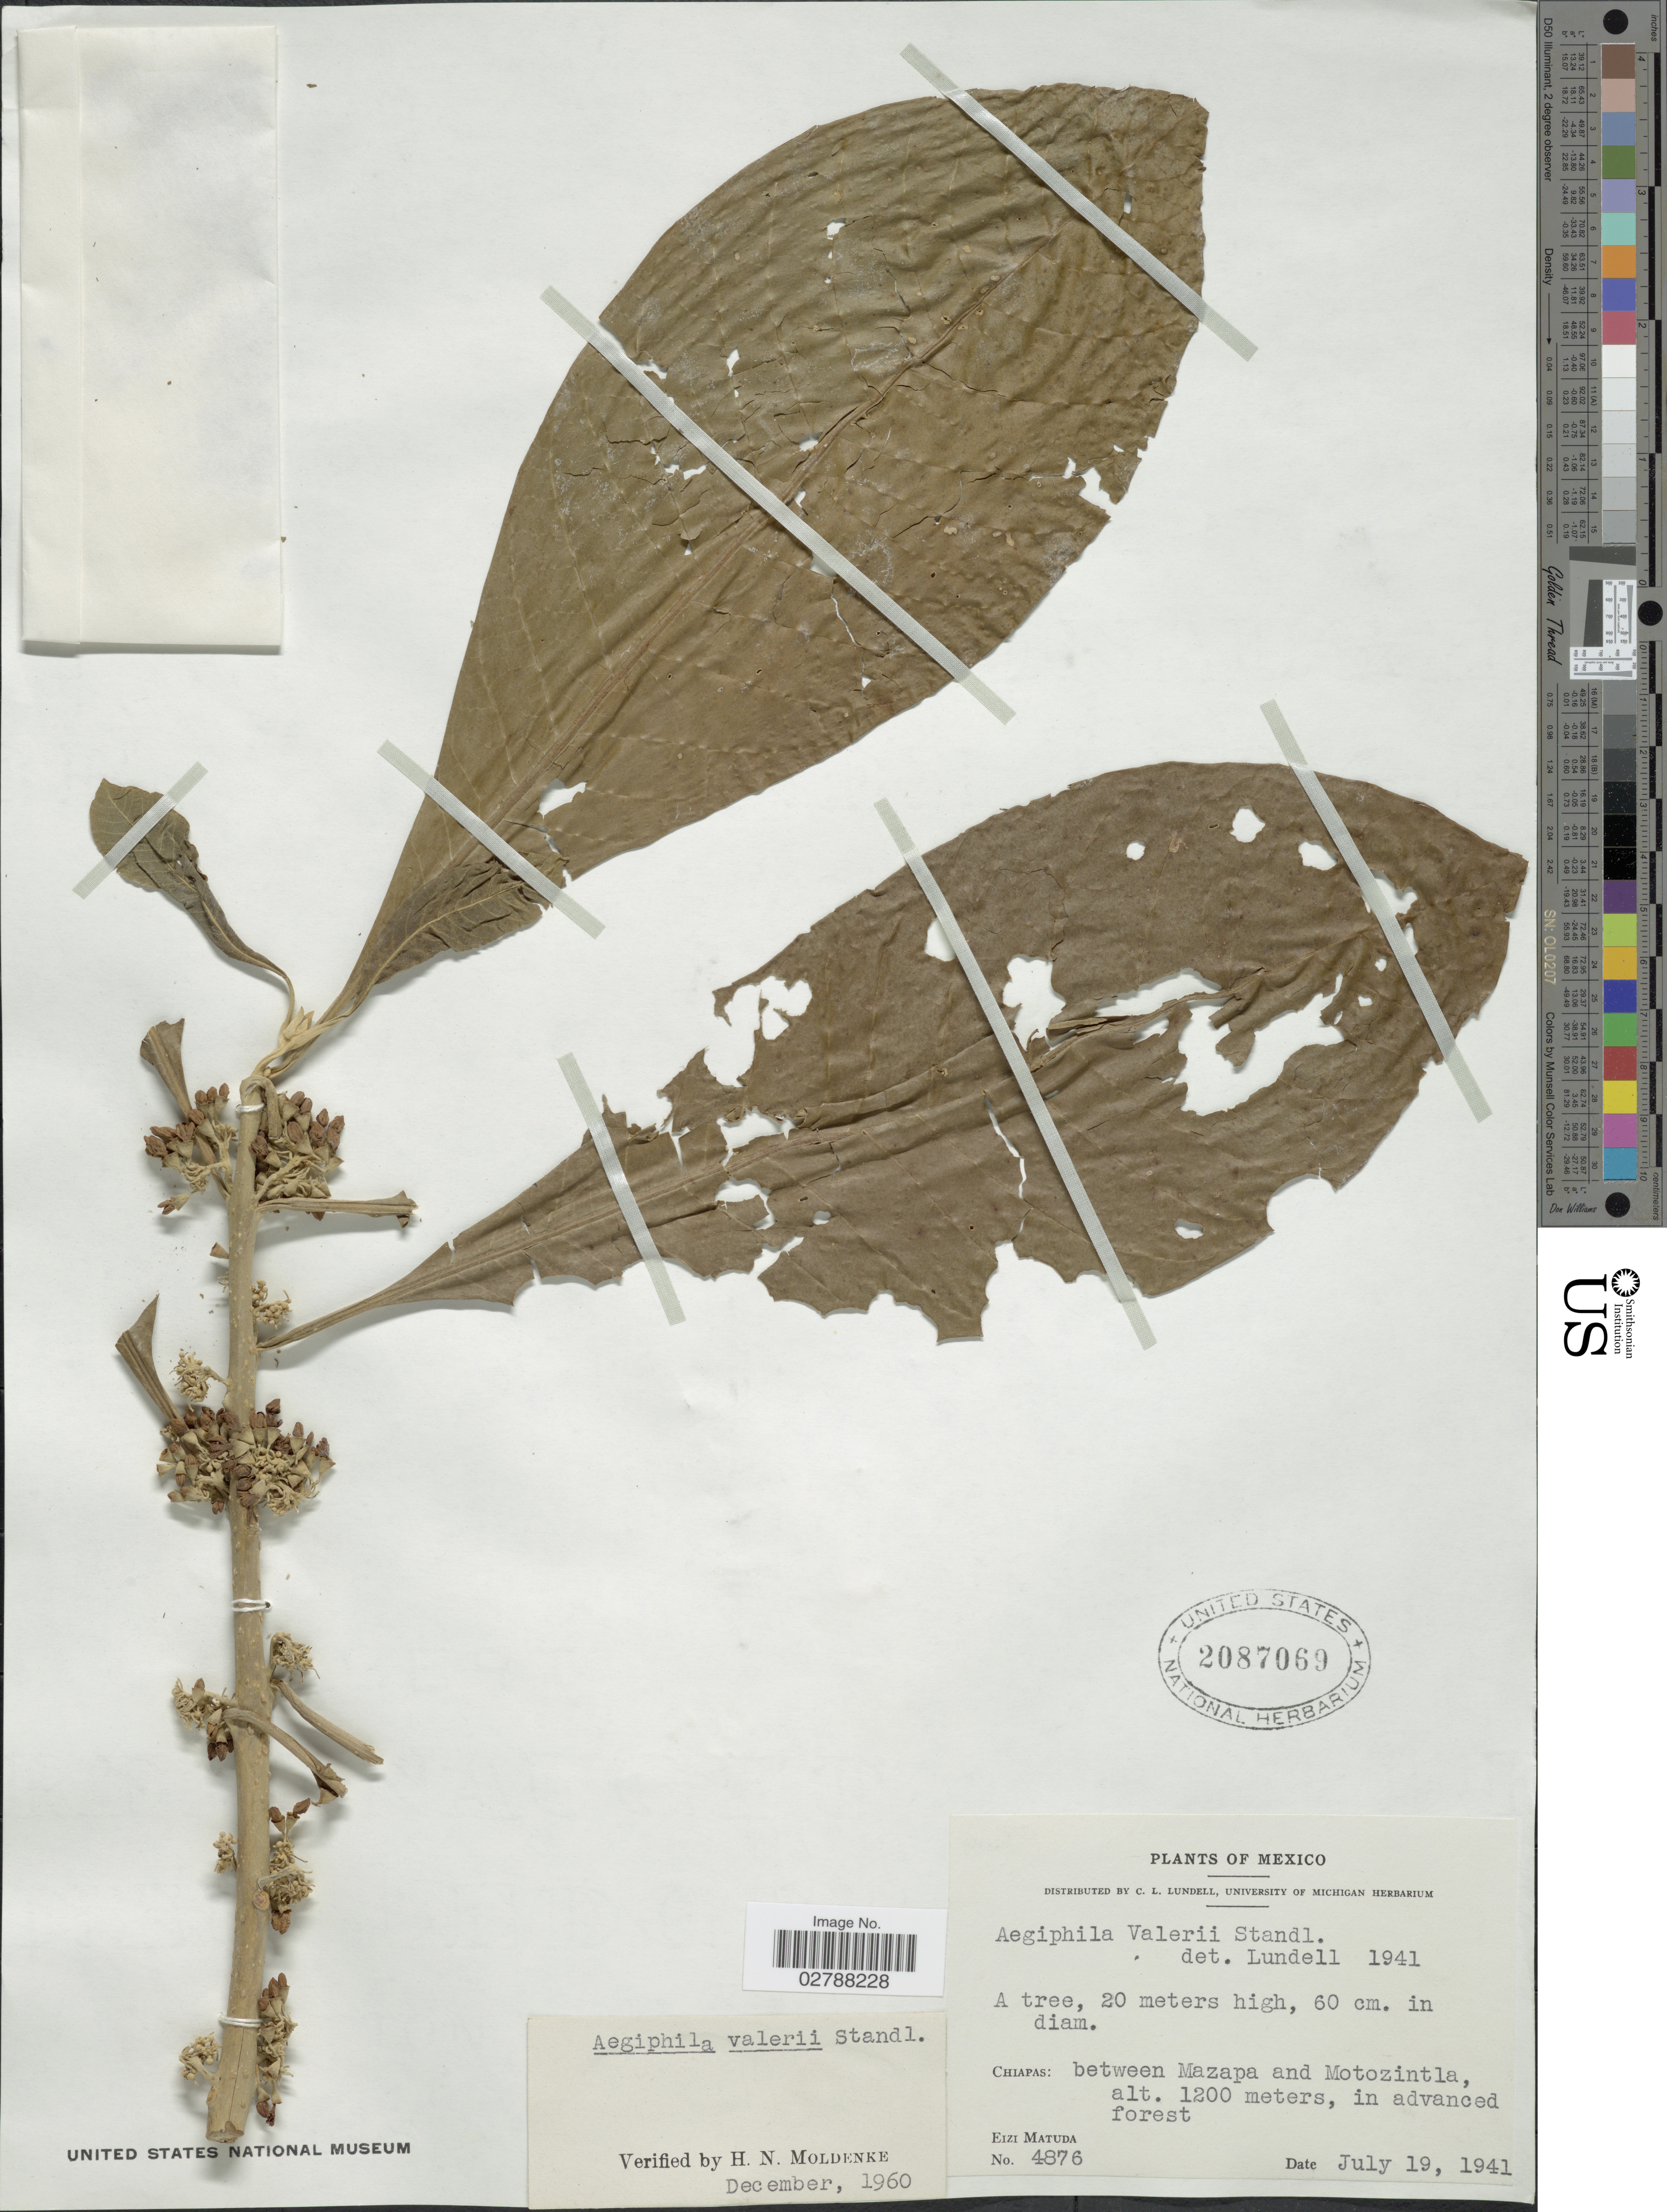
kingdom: Plantae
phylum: Tracheophyta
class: Magnoliopsida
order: Lamiales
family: Lamiaceae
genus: Aegiphila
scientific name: Aegiphila valerii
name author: Standl.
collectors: E. Matuda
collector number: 4876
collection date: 1941-07-19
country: Mexico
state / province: Chiapas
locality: Between Mazapa and Motozintla.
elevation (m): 1200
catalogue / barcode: US 2087069